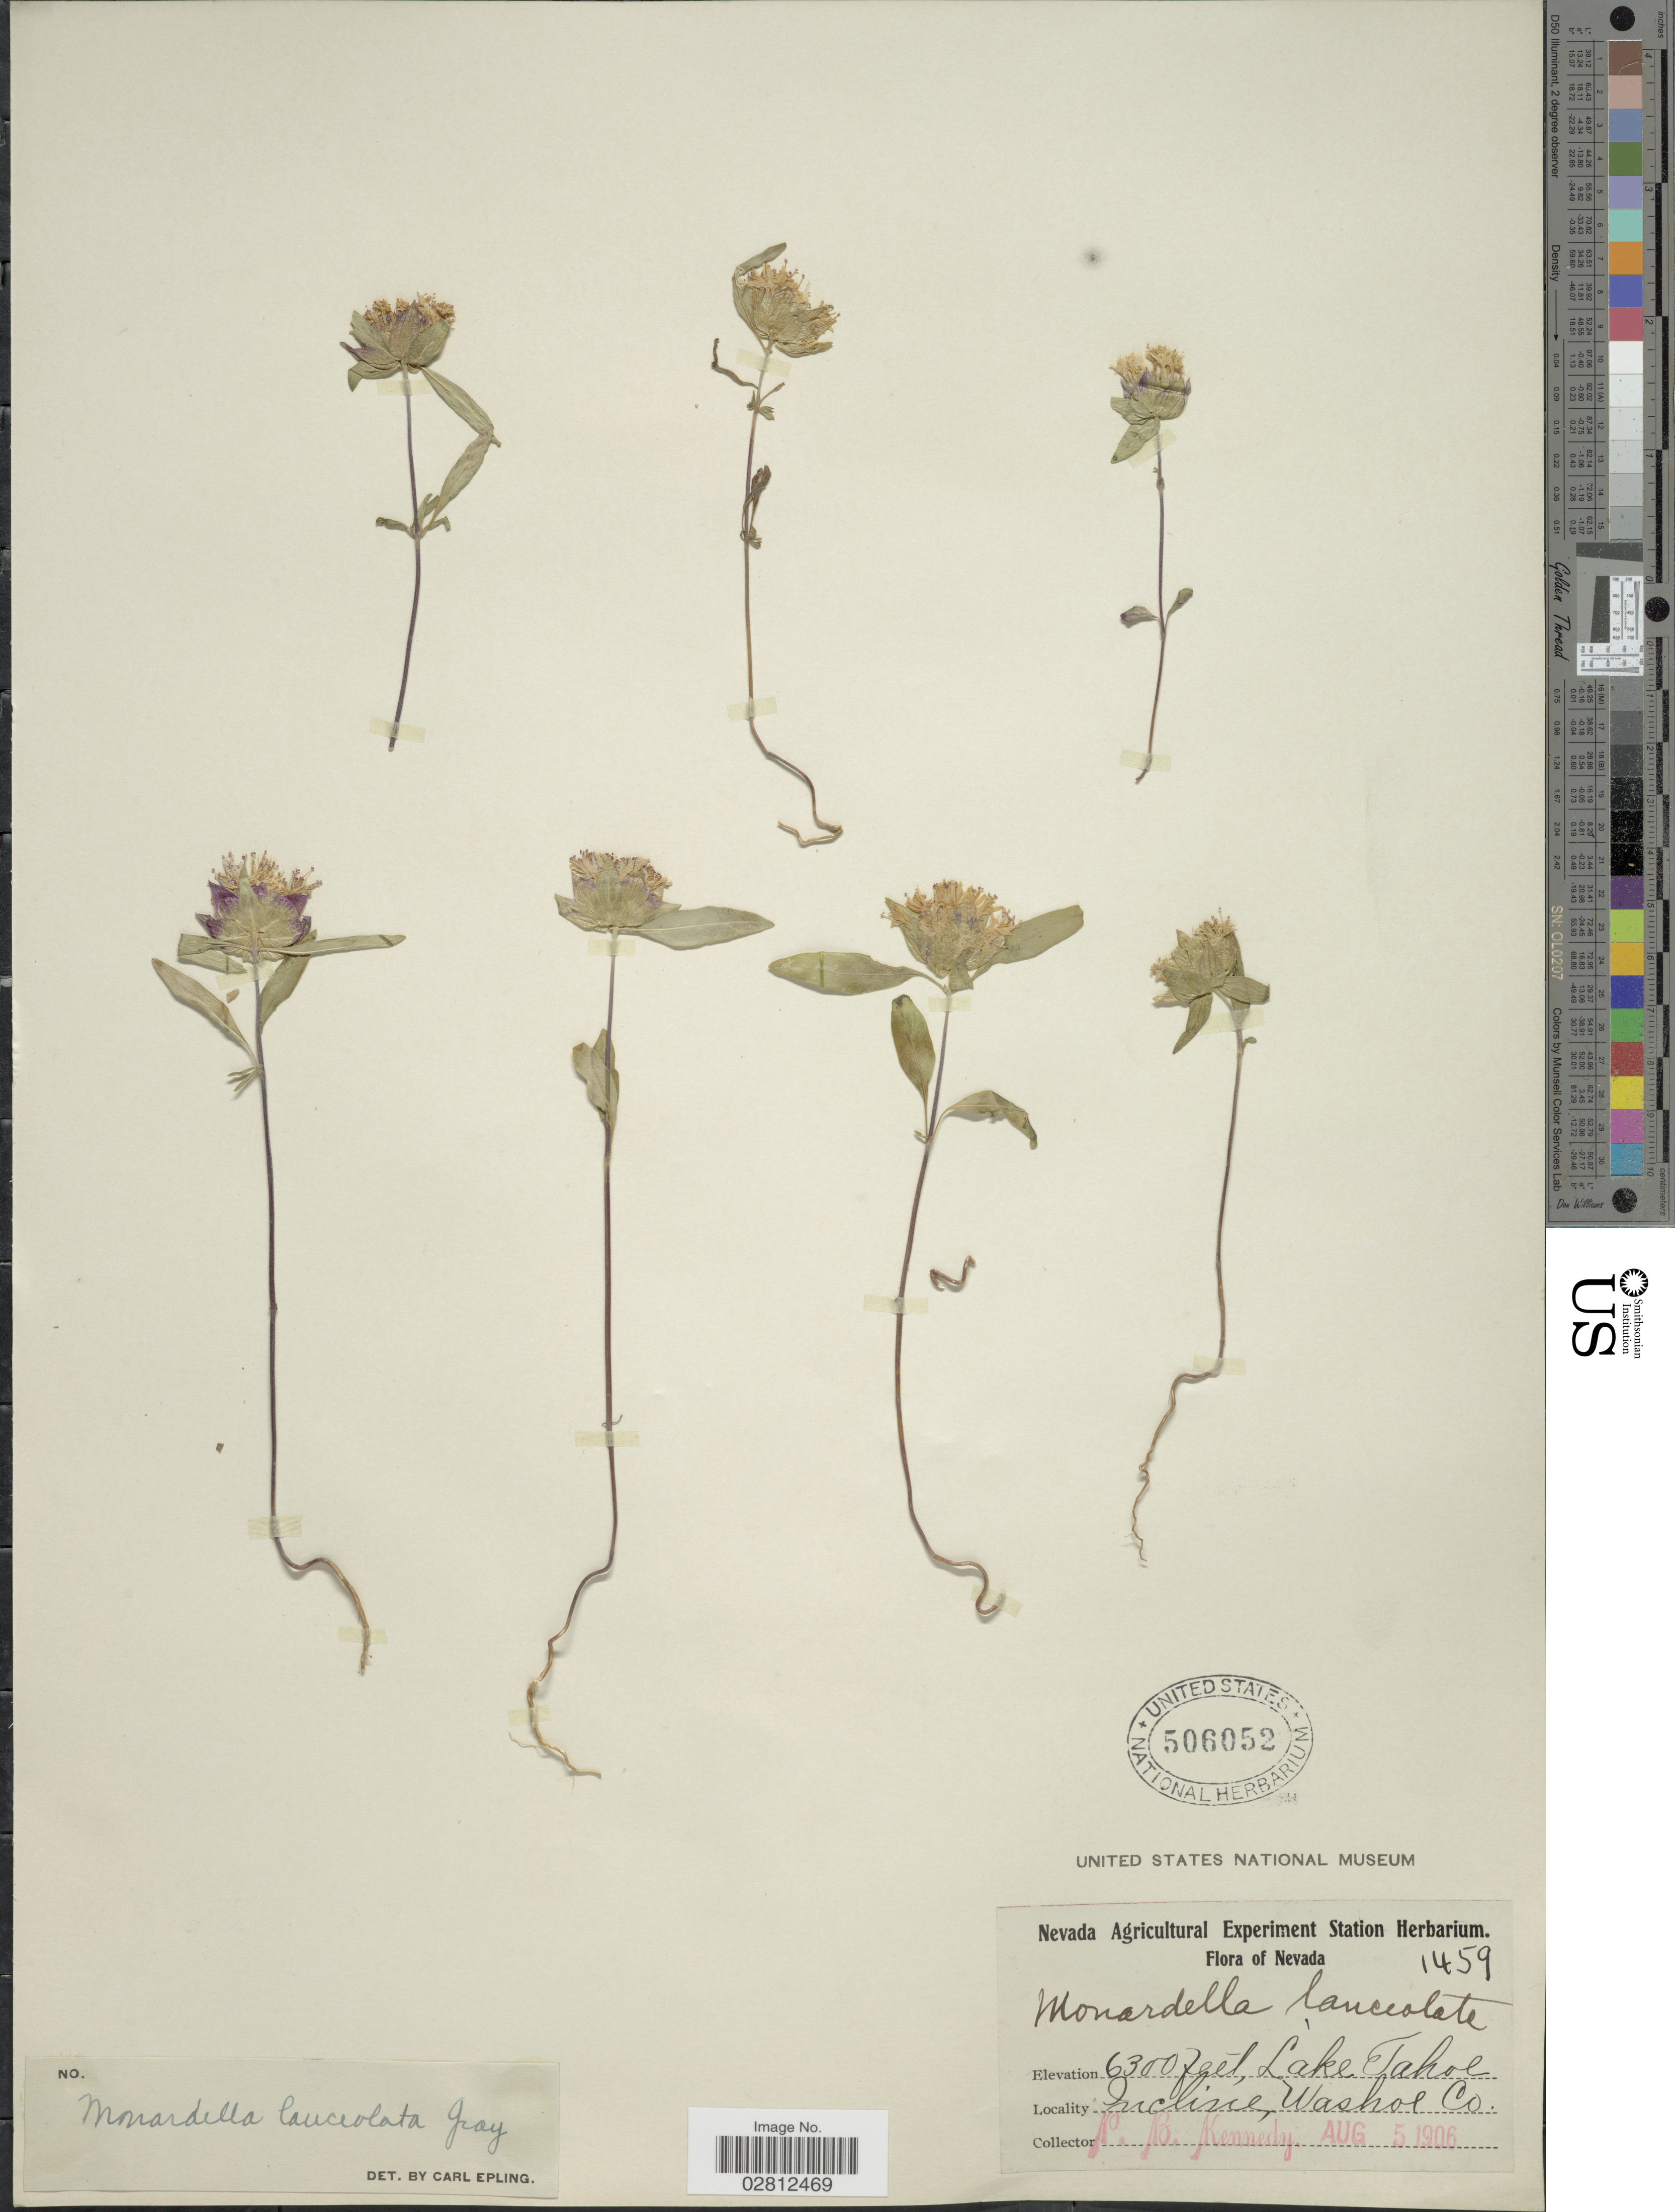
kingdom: Plantae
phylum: Tracheophyta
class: Magnoliopsida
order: Lamiales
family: Lamiaceae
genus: Monardella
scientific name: Monardella lanceolata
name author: A. Gray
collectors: P. B. Kennedy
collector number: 1459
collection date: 1906-08-05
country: United States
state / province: Nevada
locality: Lake Tahoe, Incline, Washoe Co.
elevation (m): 1920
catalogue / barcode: US 506052